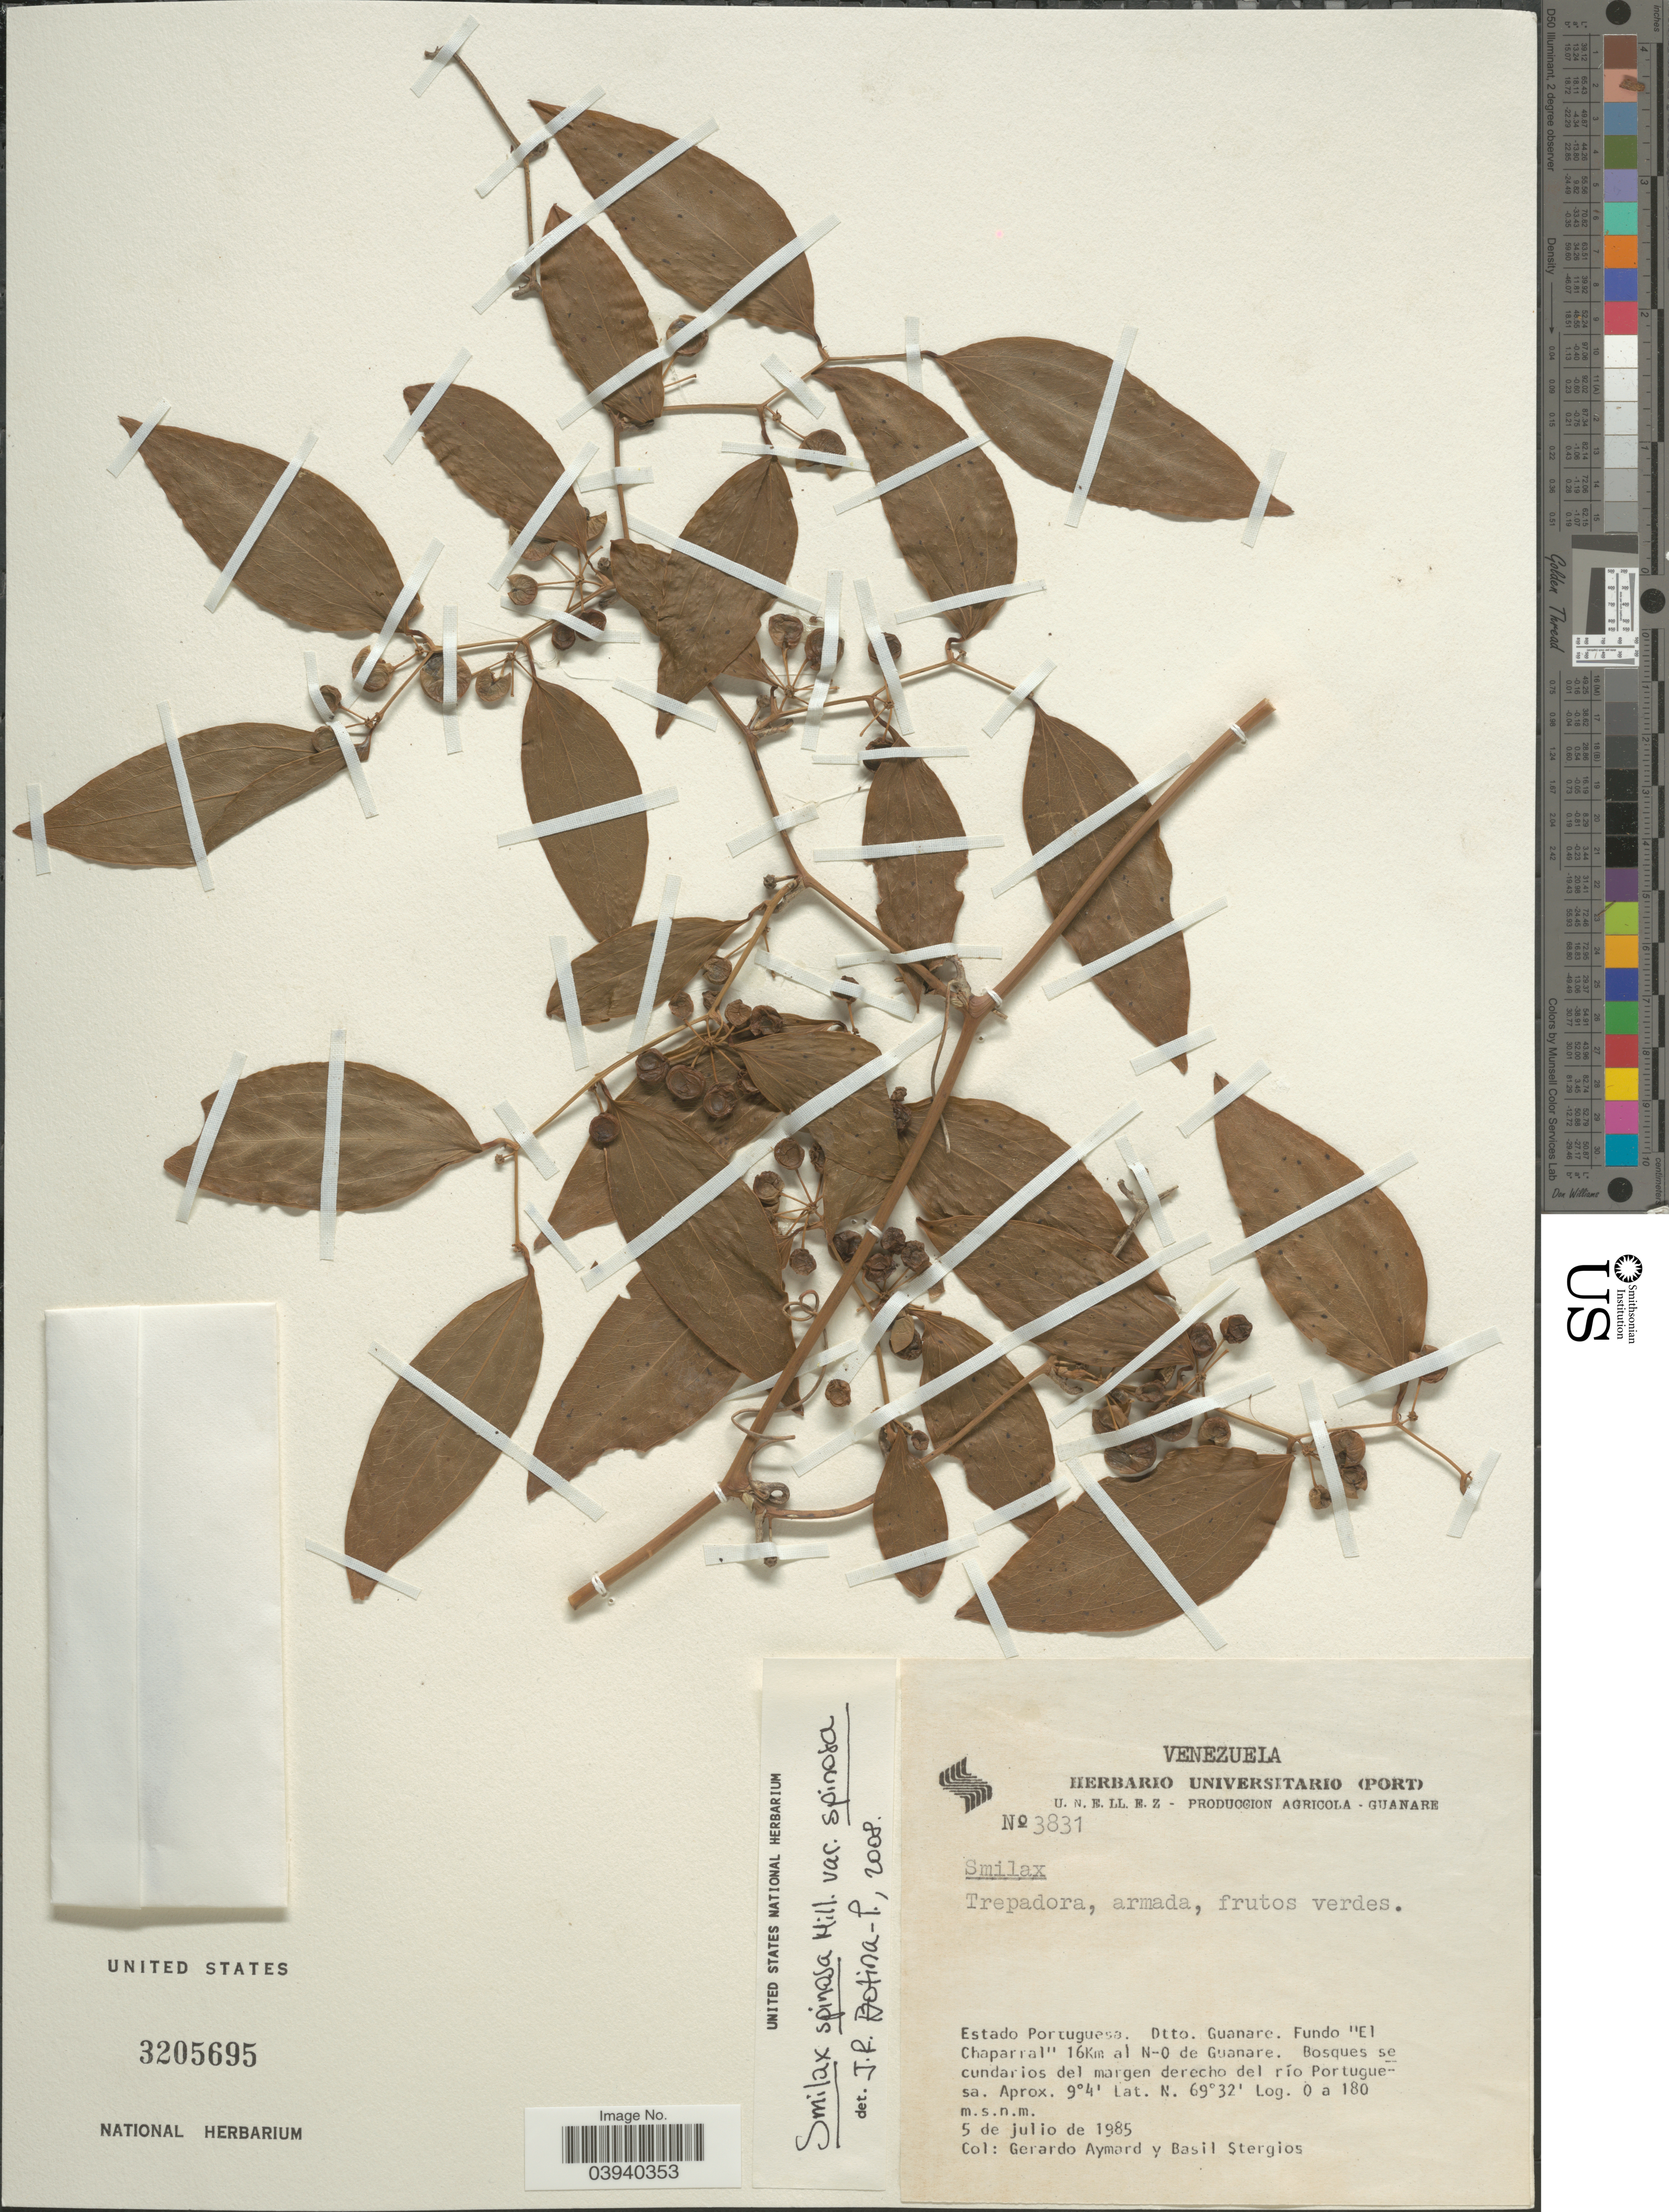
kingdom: Plantae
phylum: Tracheophyta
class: Liliopsida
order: Liliales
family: Smilacaceae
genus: Smilax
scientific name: Smilax spinosa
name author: Mill.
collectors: G. A. Aymard & B. G. Stergios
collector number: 3831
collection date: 1985-07-05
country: Venezuela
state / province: Portuguesa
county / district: Guanare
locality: Fundo "El Chaparral" 16 Km al NO de Guanare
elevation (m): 0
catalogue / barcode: US 3205695